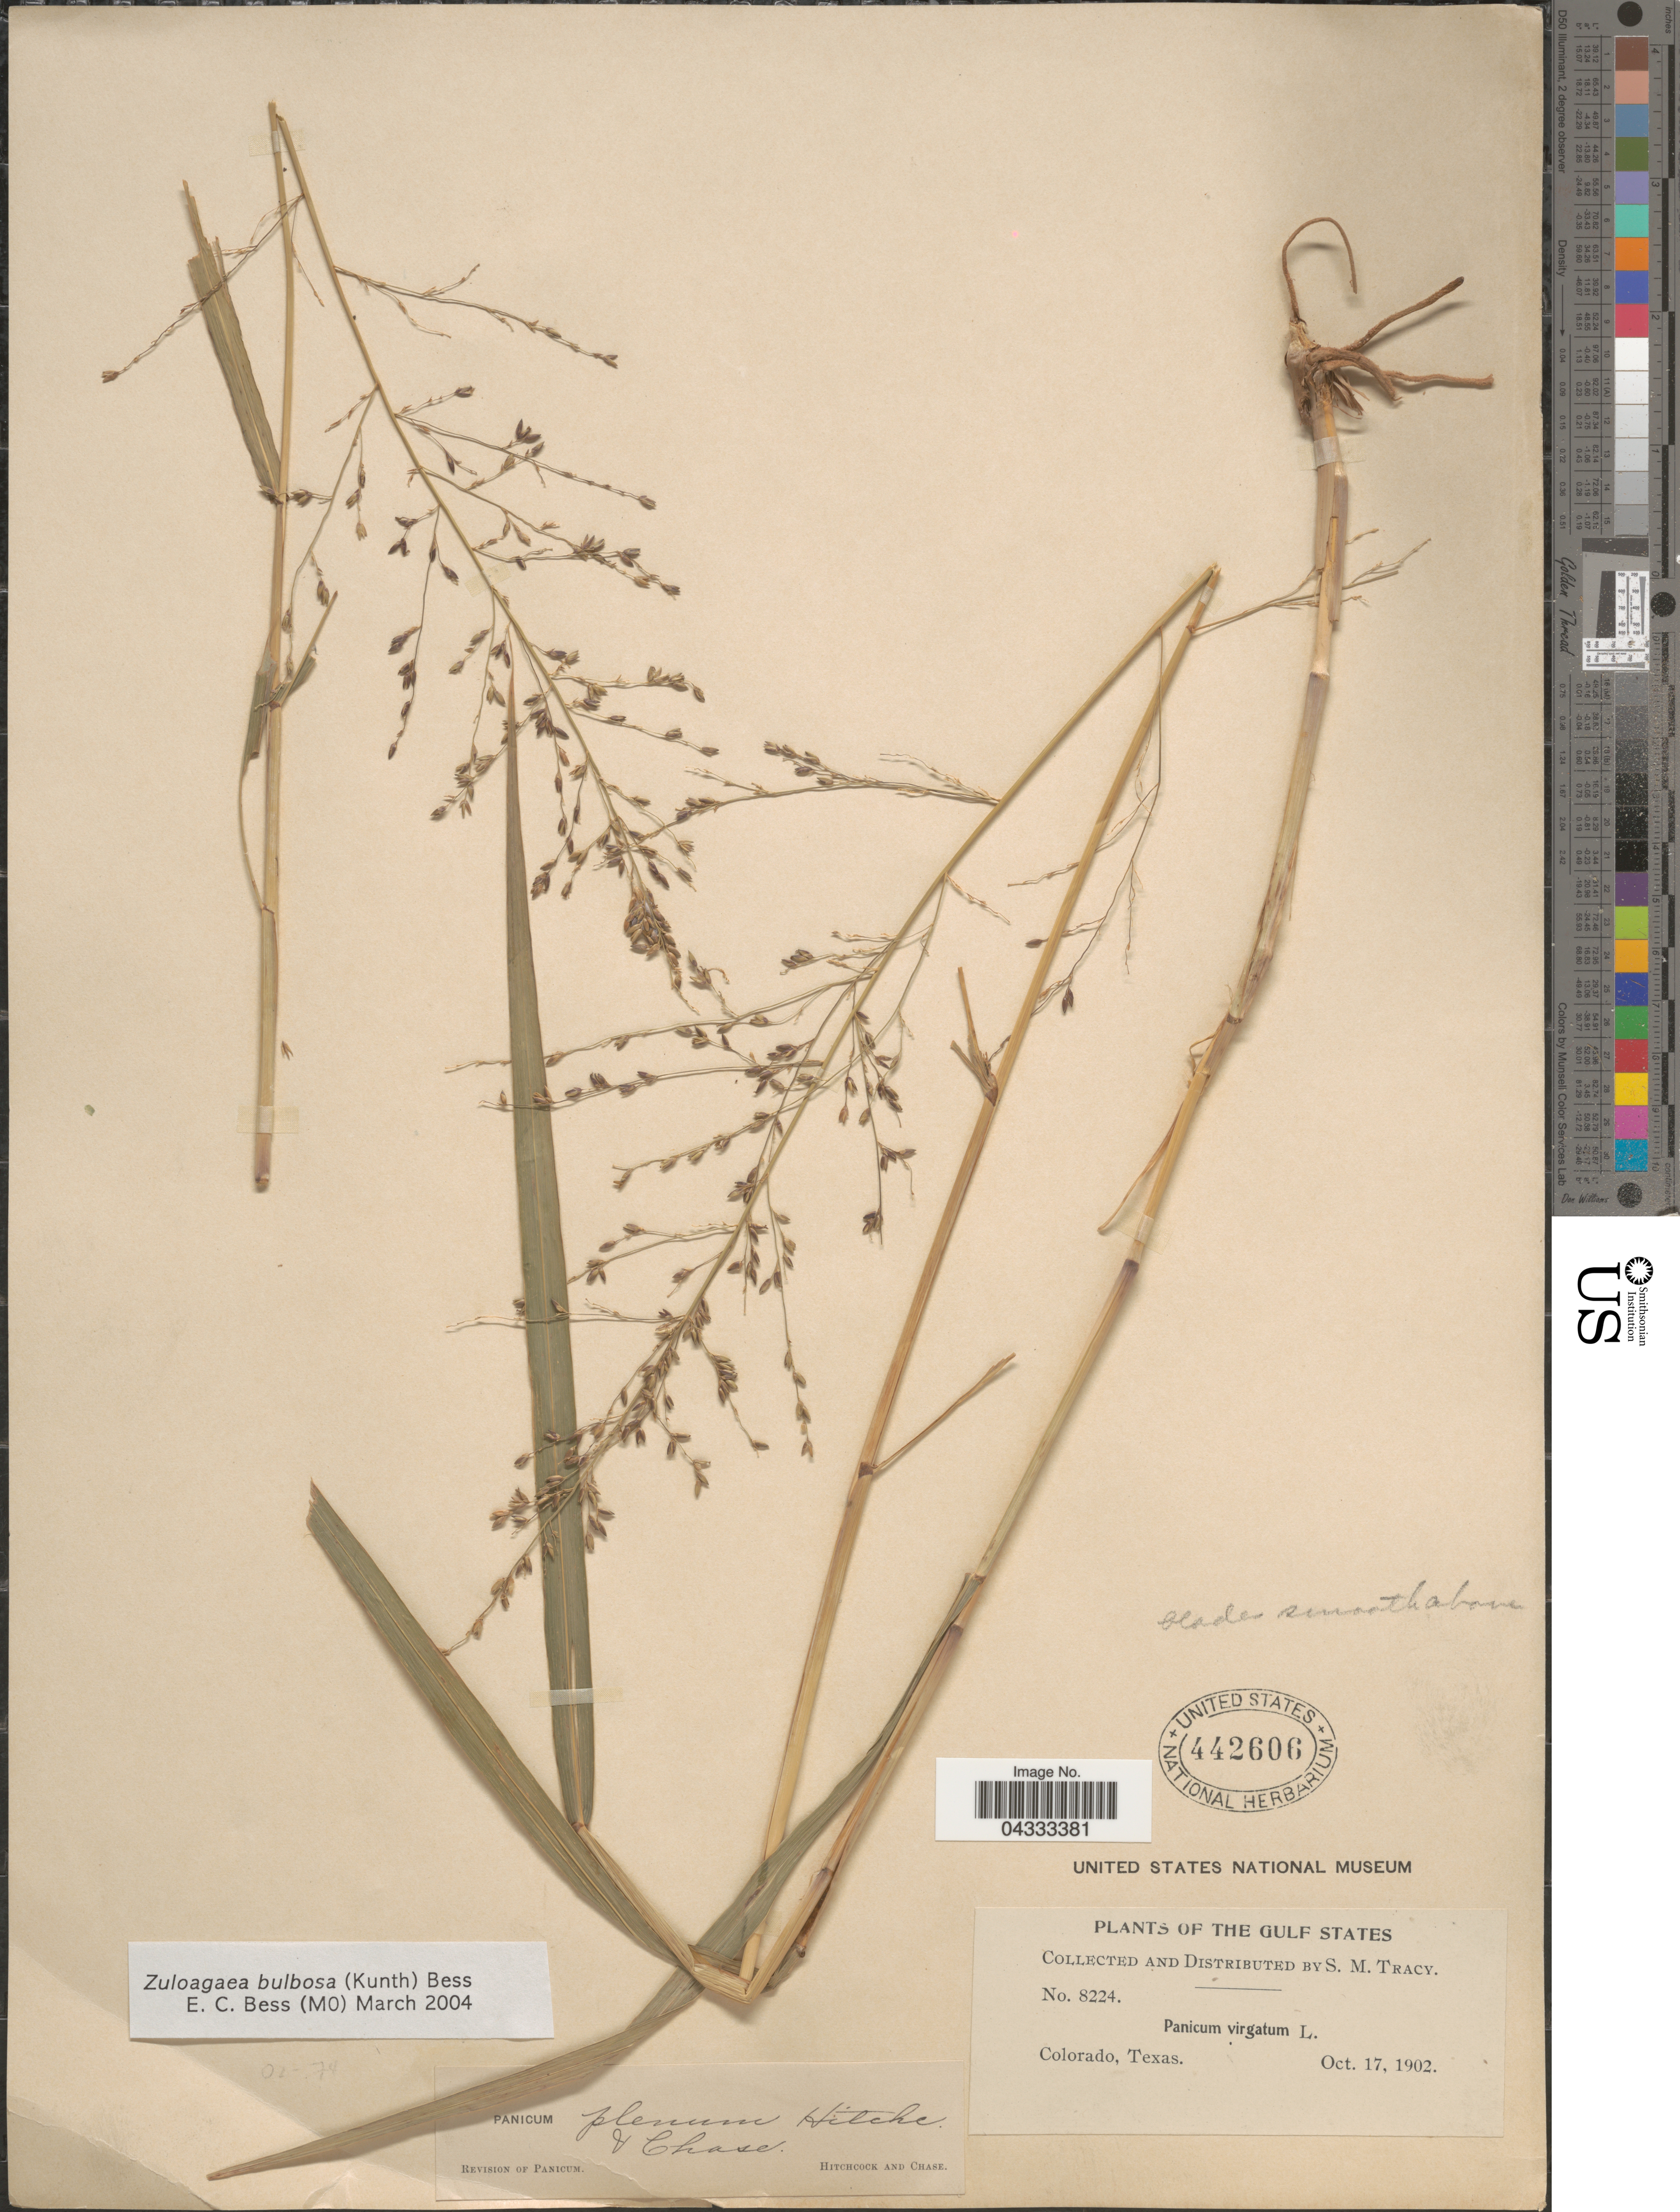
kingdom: Plantae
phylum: Tracheophyta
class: Liliopsida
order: Poales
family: Poaceae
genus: Zuloagaea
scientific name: Zuloagaea bulbosa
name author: (Kunth) E. Bess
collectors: S. M. Tracy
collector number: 8224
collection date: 1902-10-17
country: United States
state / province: Texas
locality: The Gulf States. Colorado.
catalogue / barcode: US 442606